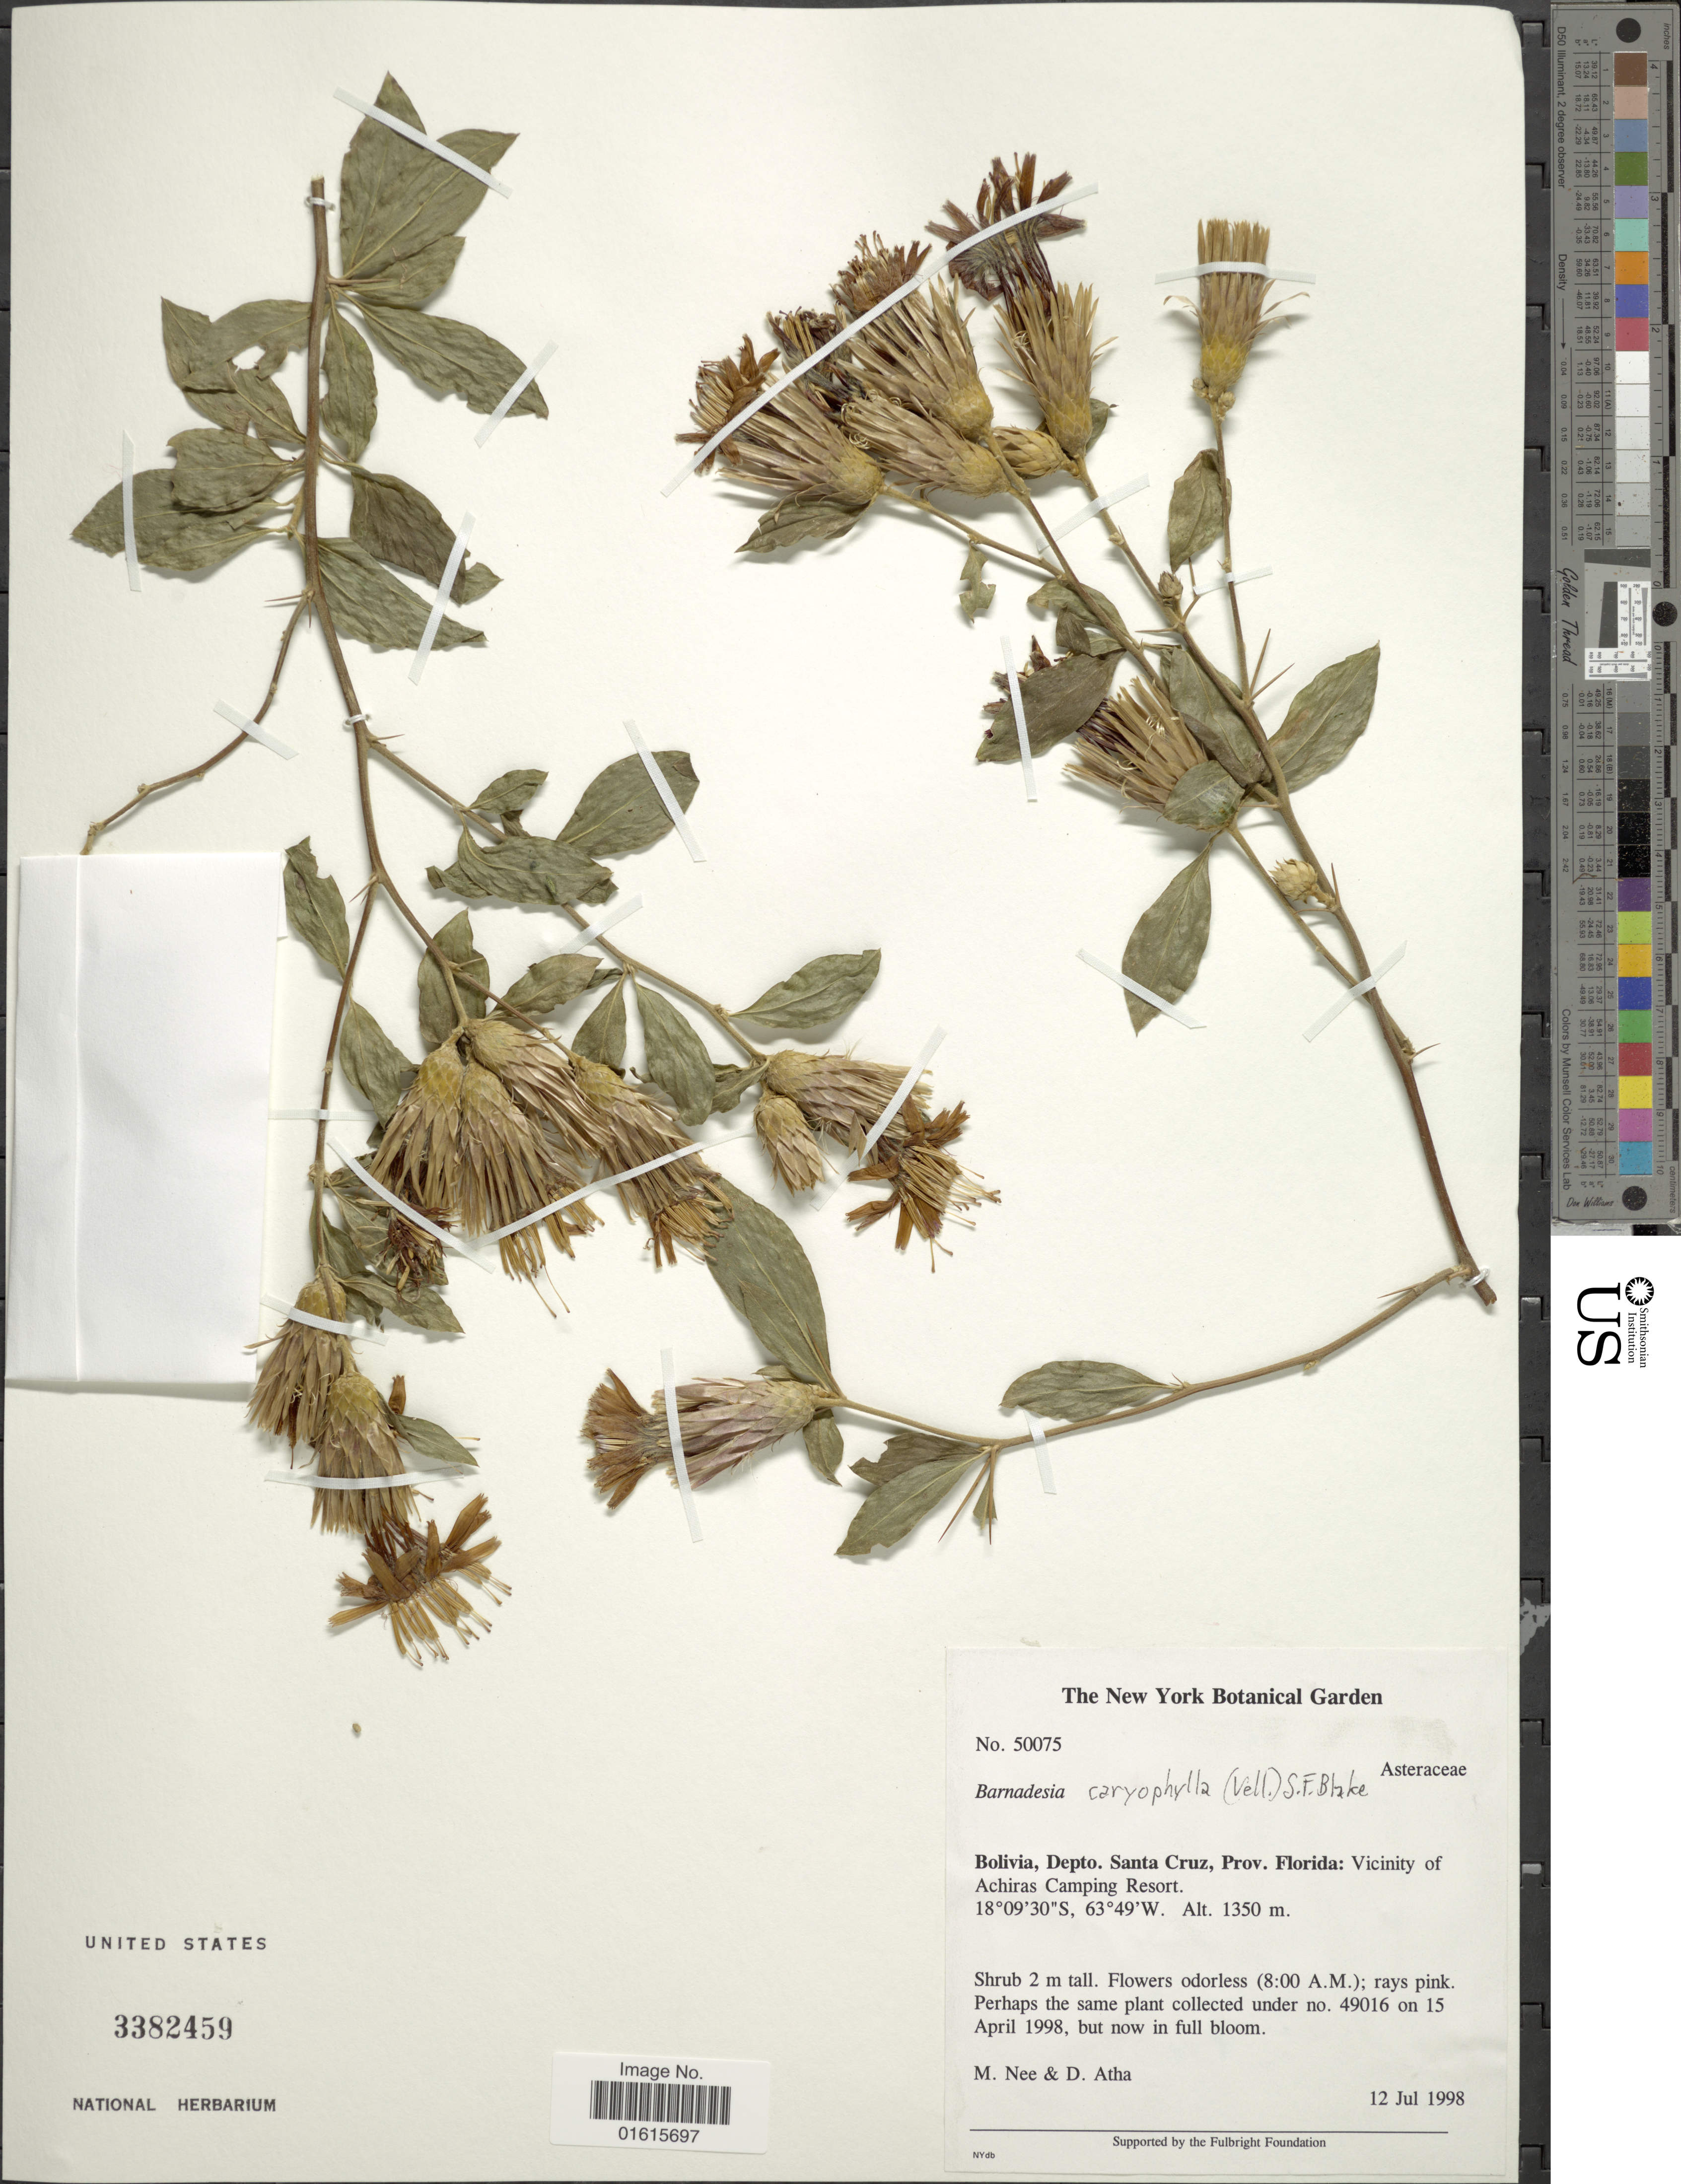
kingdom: Plantae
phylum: Tracheophyta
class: Magnoliopsida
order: Asterales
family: Asteraceae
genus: Barnadesia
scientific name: Barnadesia caryophylla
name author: (Vell.) S.F. Blake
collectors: M. Nee & D. Atha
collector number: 50075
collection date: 1998-07-12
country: Bolivia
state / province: Santa Cruz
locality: Prov. Florida: Vicinity of Achiras Camping Resort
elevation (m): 1350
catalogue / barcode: US 3382459